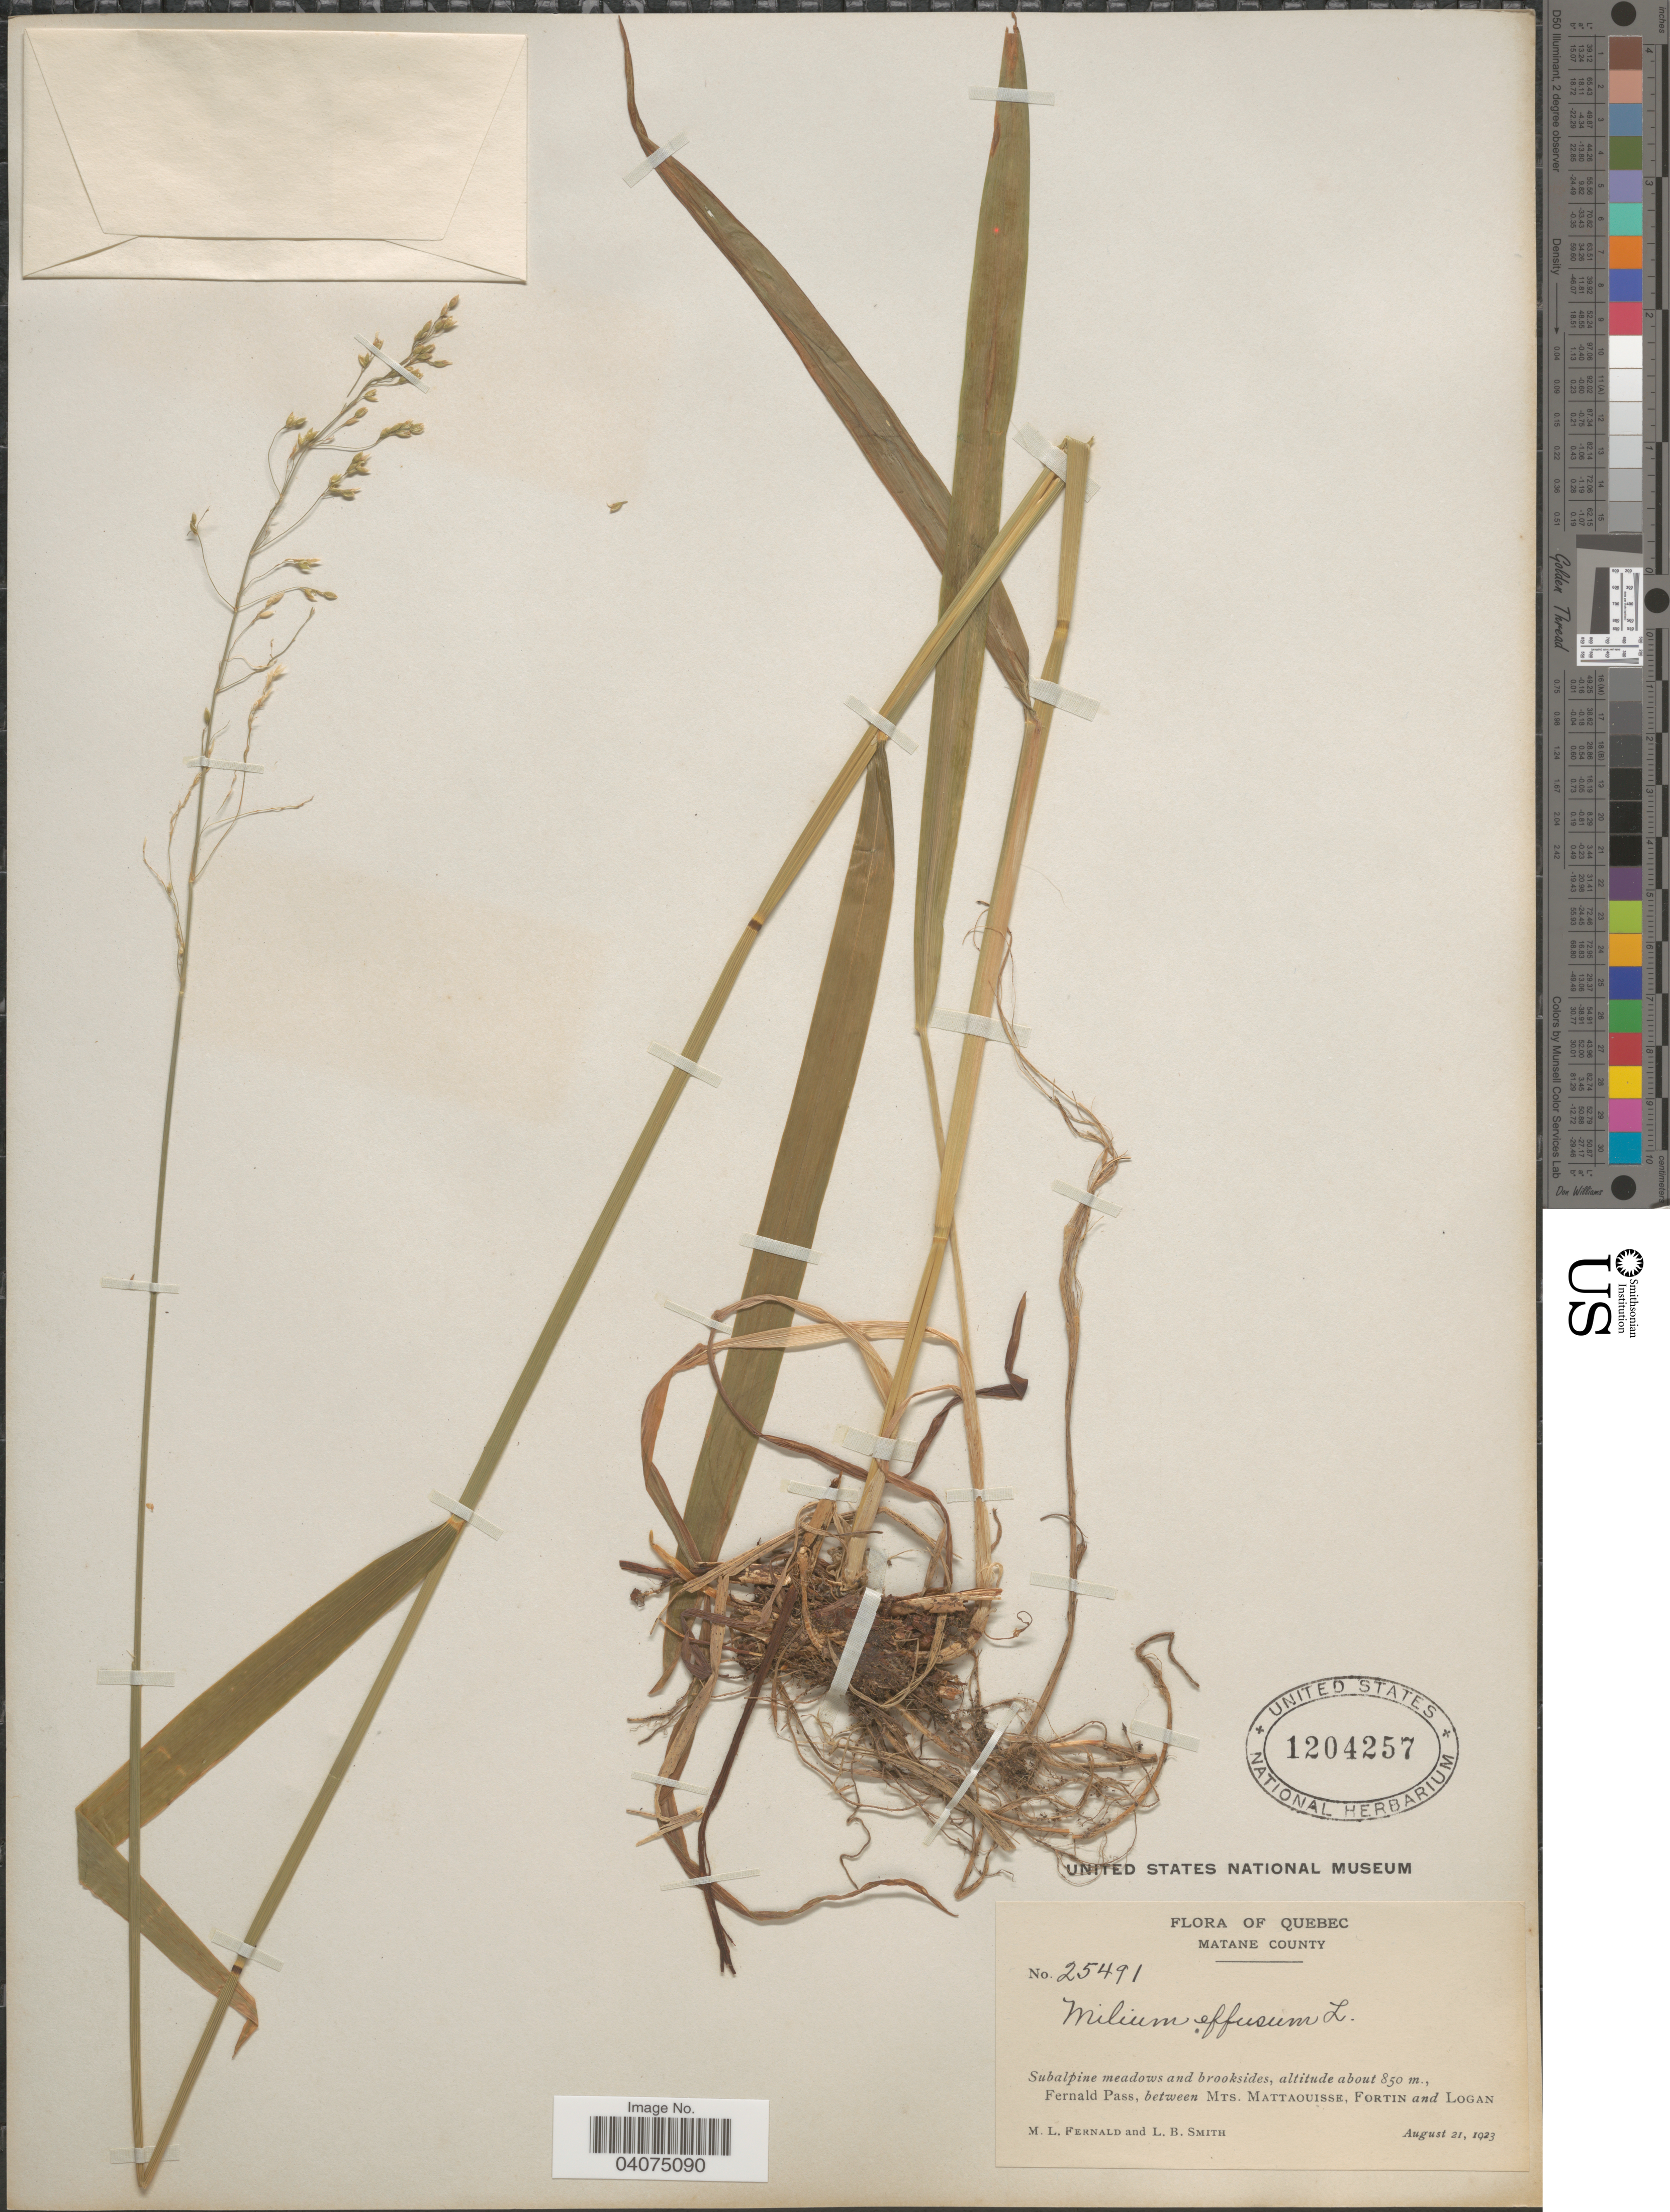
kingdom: Plantae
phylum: Tracheophyta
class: Liliopsida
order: Poales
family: Poaceae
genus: Milium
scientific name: Milium effusum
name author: L.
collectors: M. L. Fernald & L. Smith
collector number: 25491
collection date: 1923-08-21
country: Canada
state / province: Quebec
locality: Matane County. Subalpine meadows and brooksides, Fernald Pass, between Mts. Mattaouisse, Fortin and Logan.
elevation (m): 850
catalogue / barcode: US 1204257